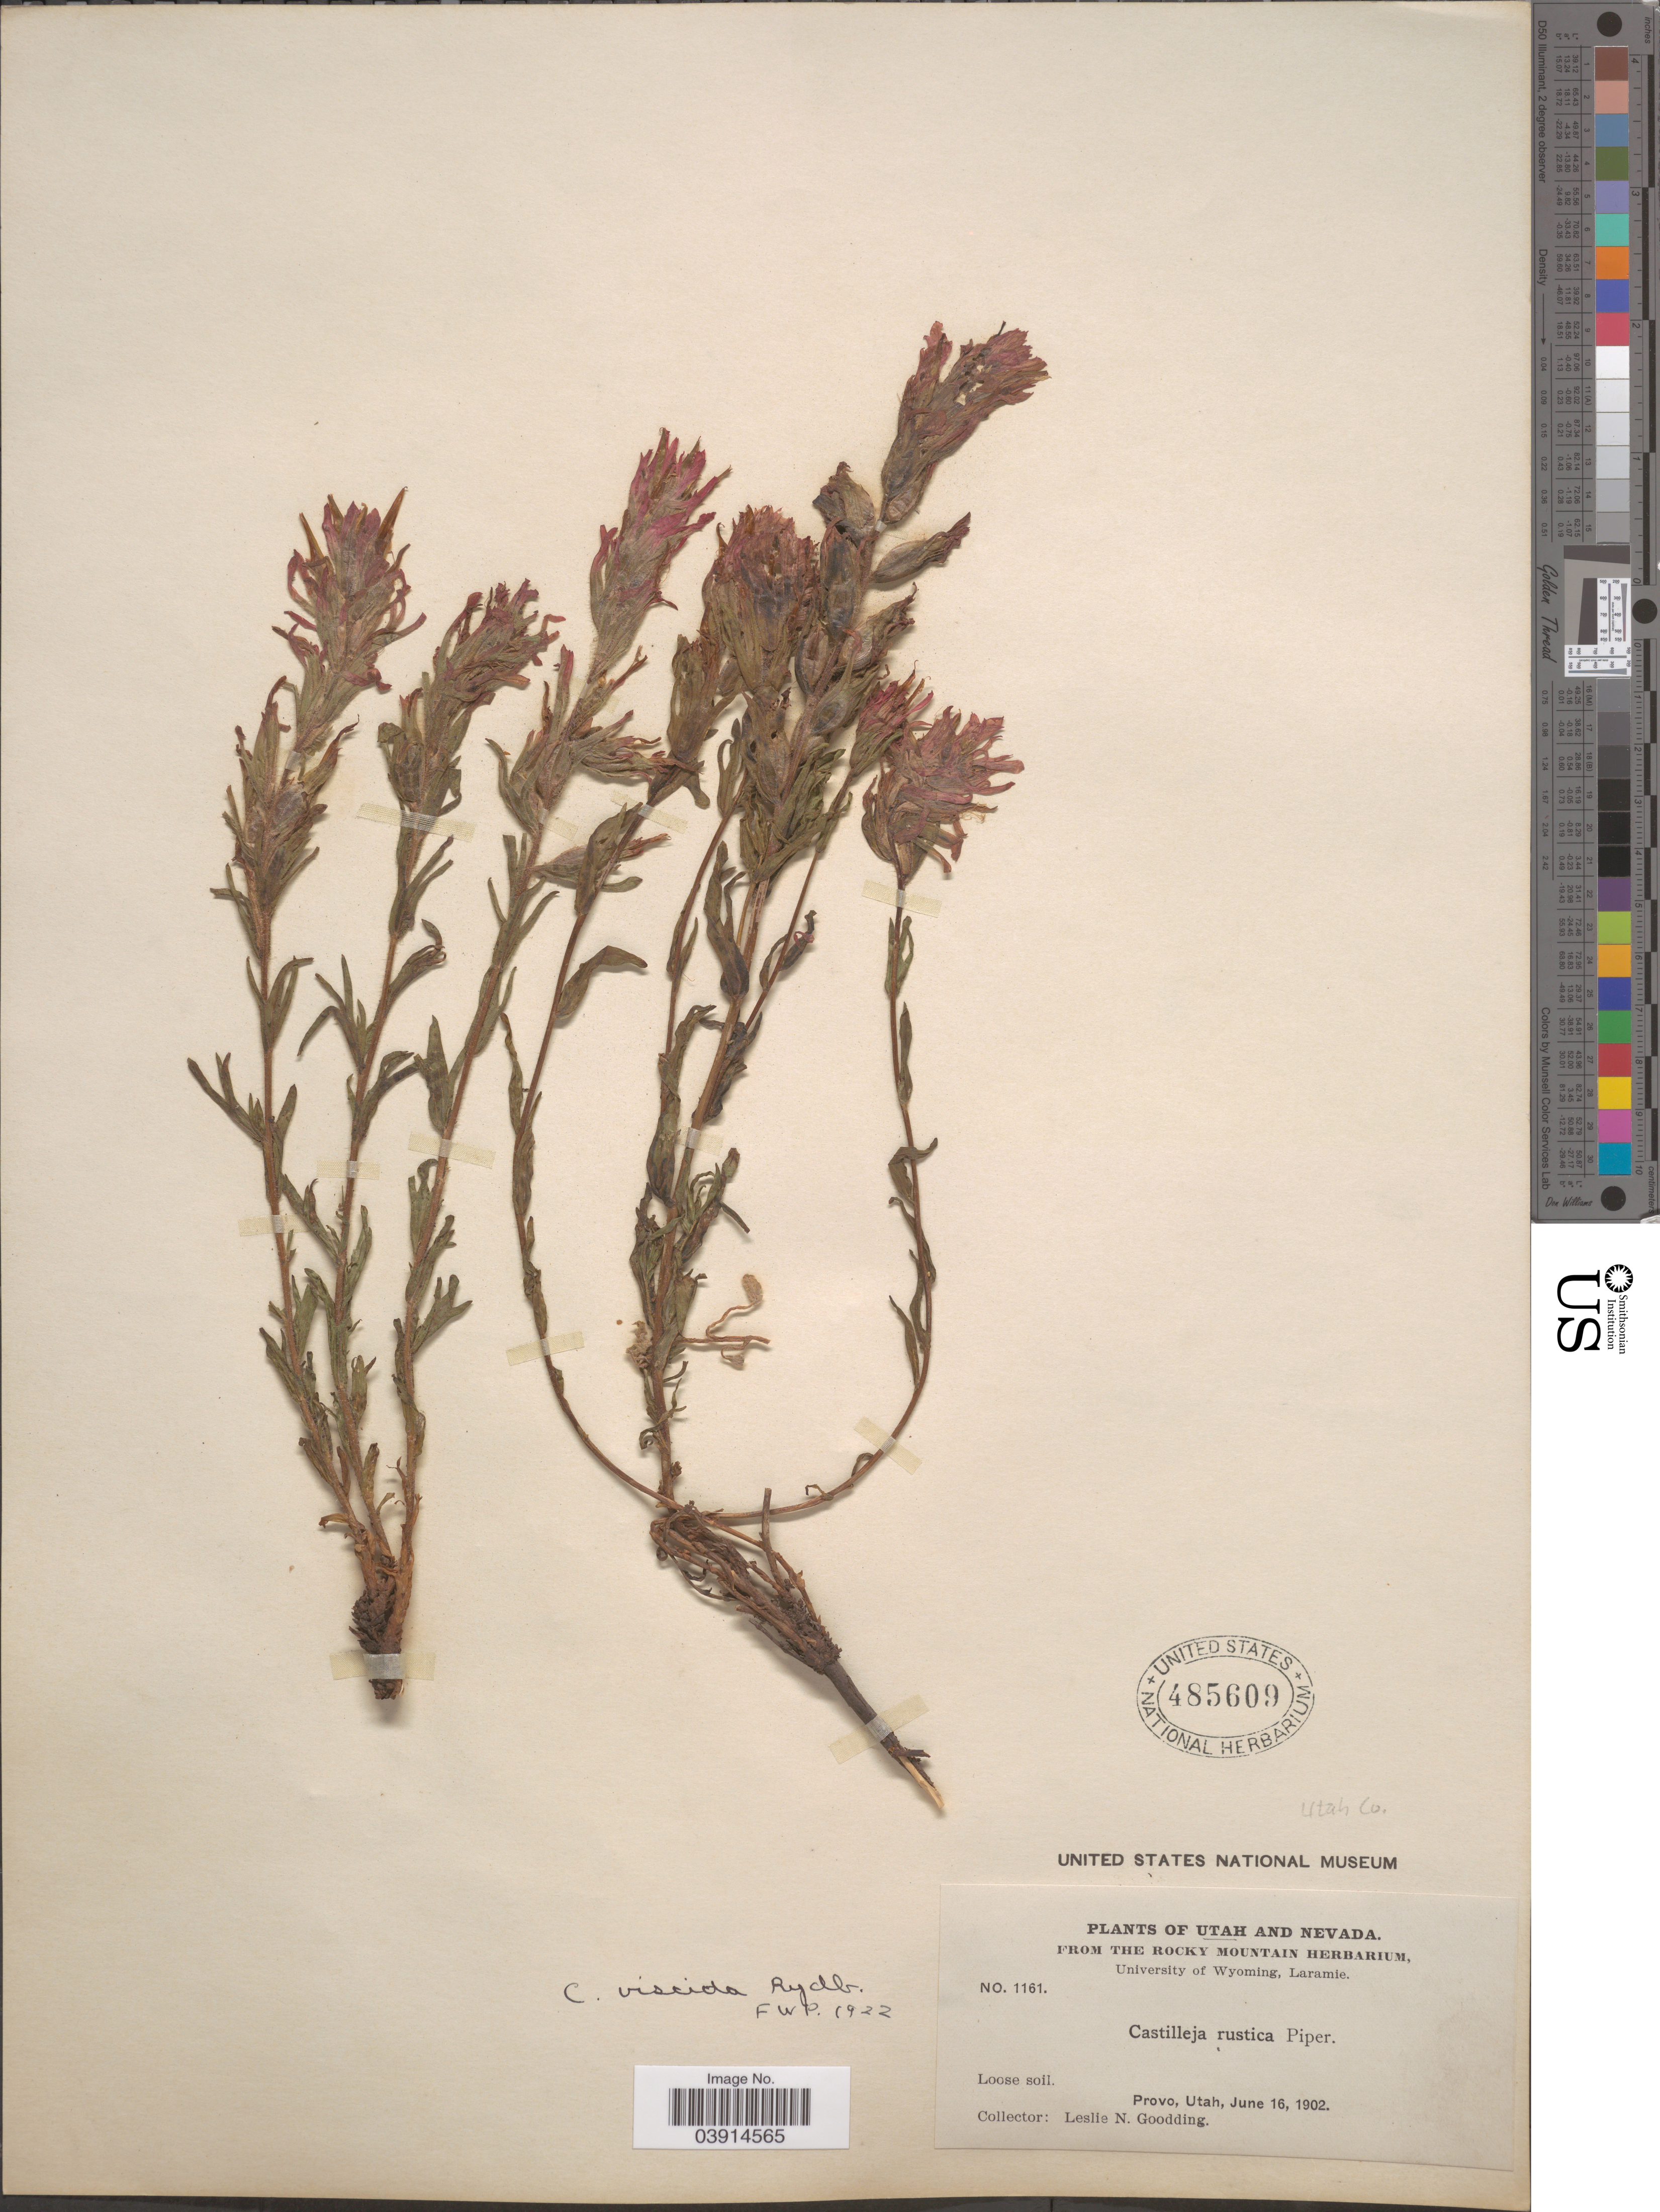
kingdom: Plantae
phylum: Tracheophyta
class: Magnoliopsida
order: Lamiales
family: Orobanchaceae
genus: Castilleja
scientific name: Castilleja viscida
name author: Rydb.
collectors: L. N. Goodding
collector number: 1161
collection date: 1902-06-16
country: United States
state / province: Utah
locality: Provo, Utah. Utah Co.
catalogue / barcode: US 485609